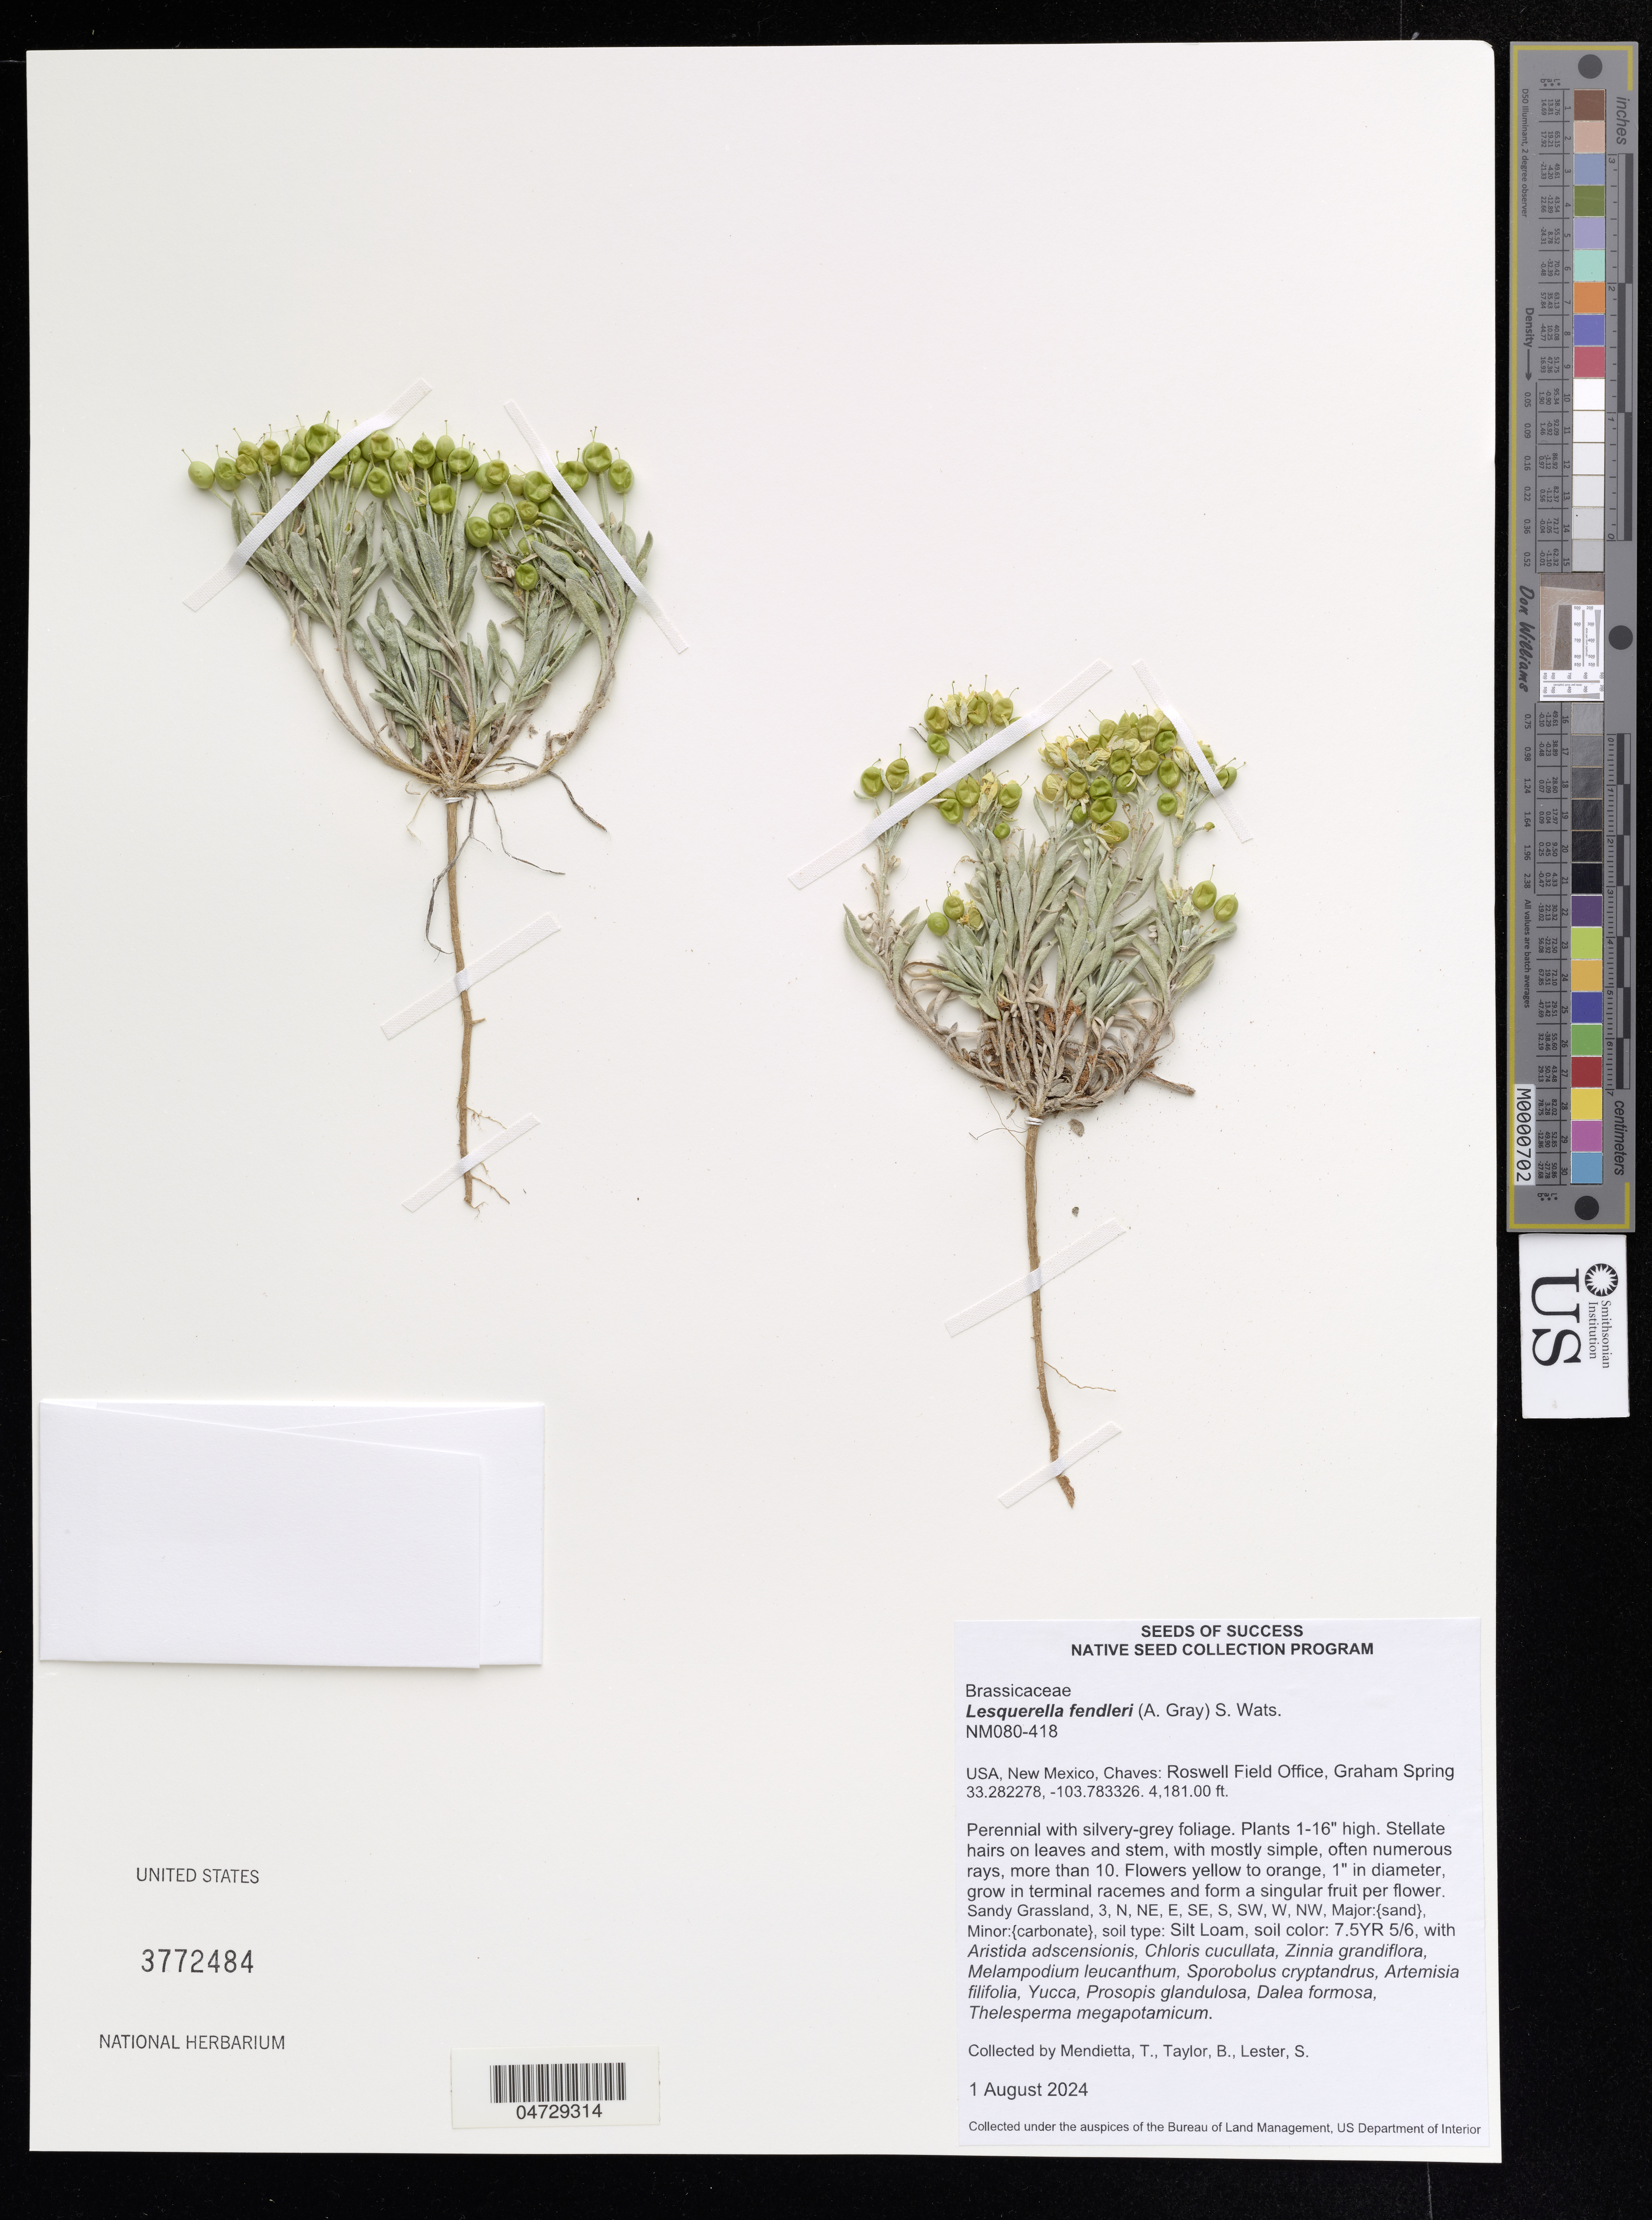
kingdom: Plantae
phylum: Tracheophyta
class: Magnoliopsida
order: Brassicales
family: Brassicaceae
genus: Lesquerella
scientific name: Lesquerella fendleri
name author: (A. Gray) S. Watson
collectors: T. Mendietta, B. Taylor & S. Lester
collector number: NM080-418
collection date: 2024-08-01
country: United States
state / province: New Mexico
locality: Chaves: Roswell Field Office, Graham Spring.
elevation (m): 1274.37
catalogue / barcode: US 3772484